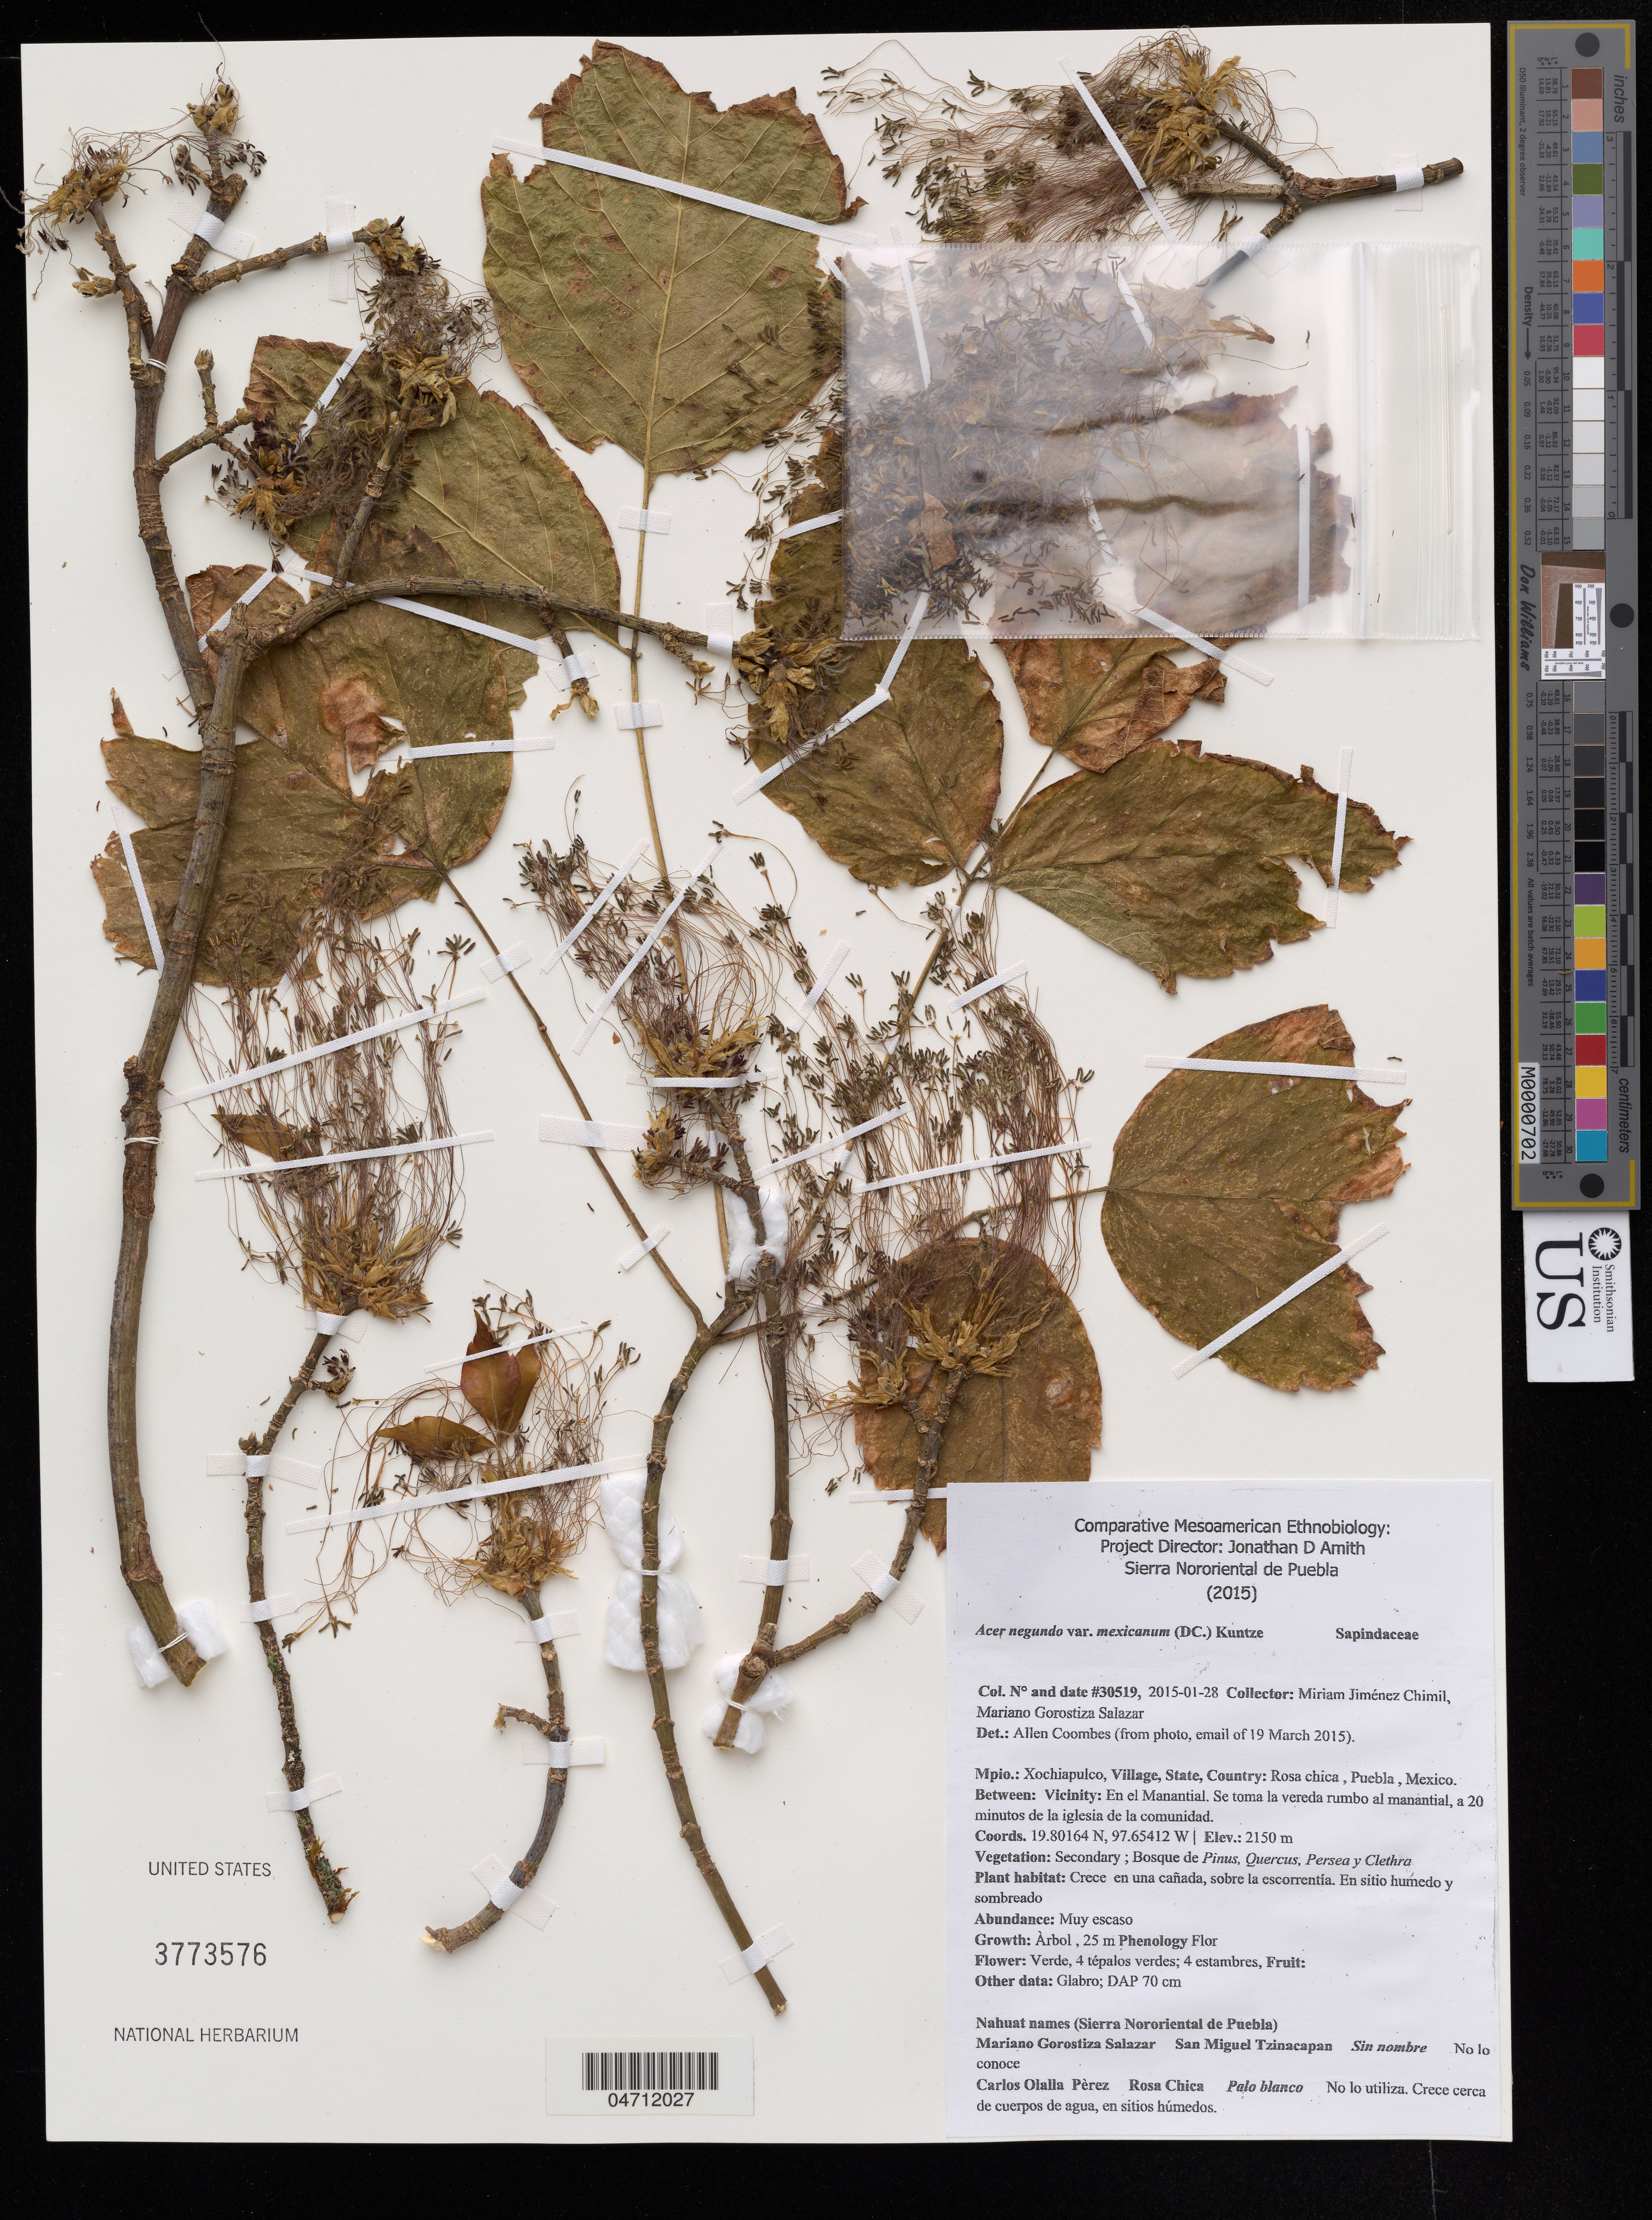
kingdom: Plantae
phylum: Tracheophyta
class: Magnoliopsida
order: Sapindales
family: Sapindaceae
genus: Acer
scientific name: Acer negundo subsp. mexicanum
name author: (DC.) Wesm.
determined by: Acevedo-Rodríguez, P., (BOT), Smithsonian Institution - National Museum of Natural History (UNITED STATES)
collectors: M. Jiménez Chimil & M. Gorostiza S.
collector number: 30519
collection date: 2015-01-28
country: Mexico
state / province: Puebla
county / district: Xochiapulco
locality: Rosa Chica, En el Manantial. Se toma la vereda rumbo al manantial, a 20 minutos de la iglesia de la comunidad.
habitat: Crece en una cañada, sobre la escorrentía. En sitio humedo y sombreado.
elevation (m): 2150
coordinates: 19.80164, -97.65412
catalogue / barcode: US 3773576